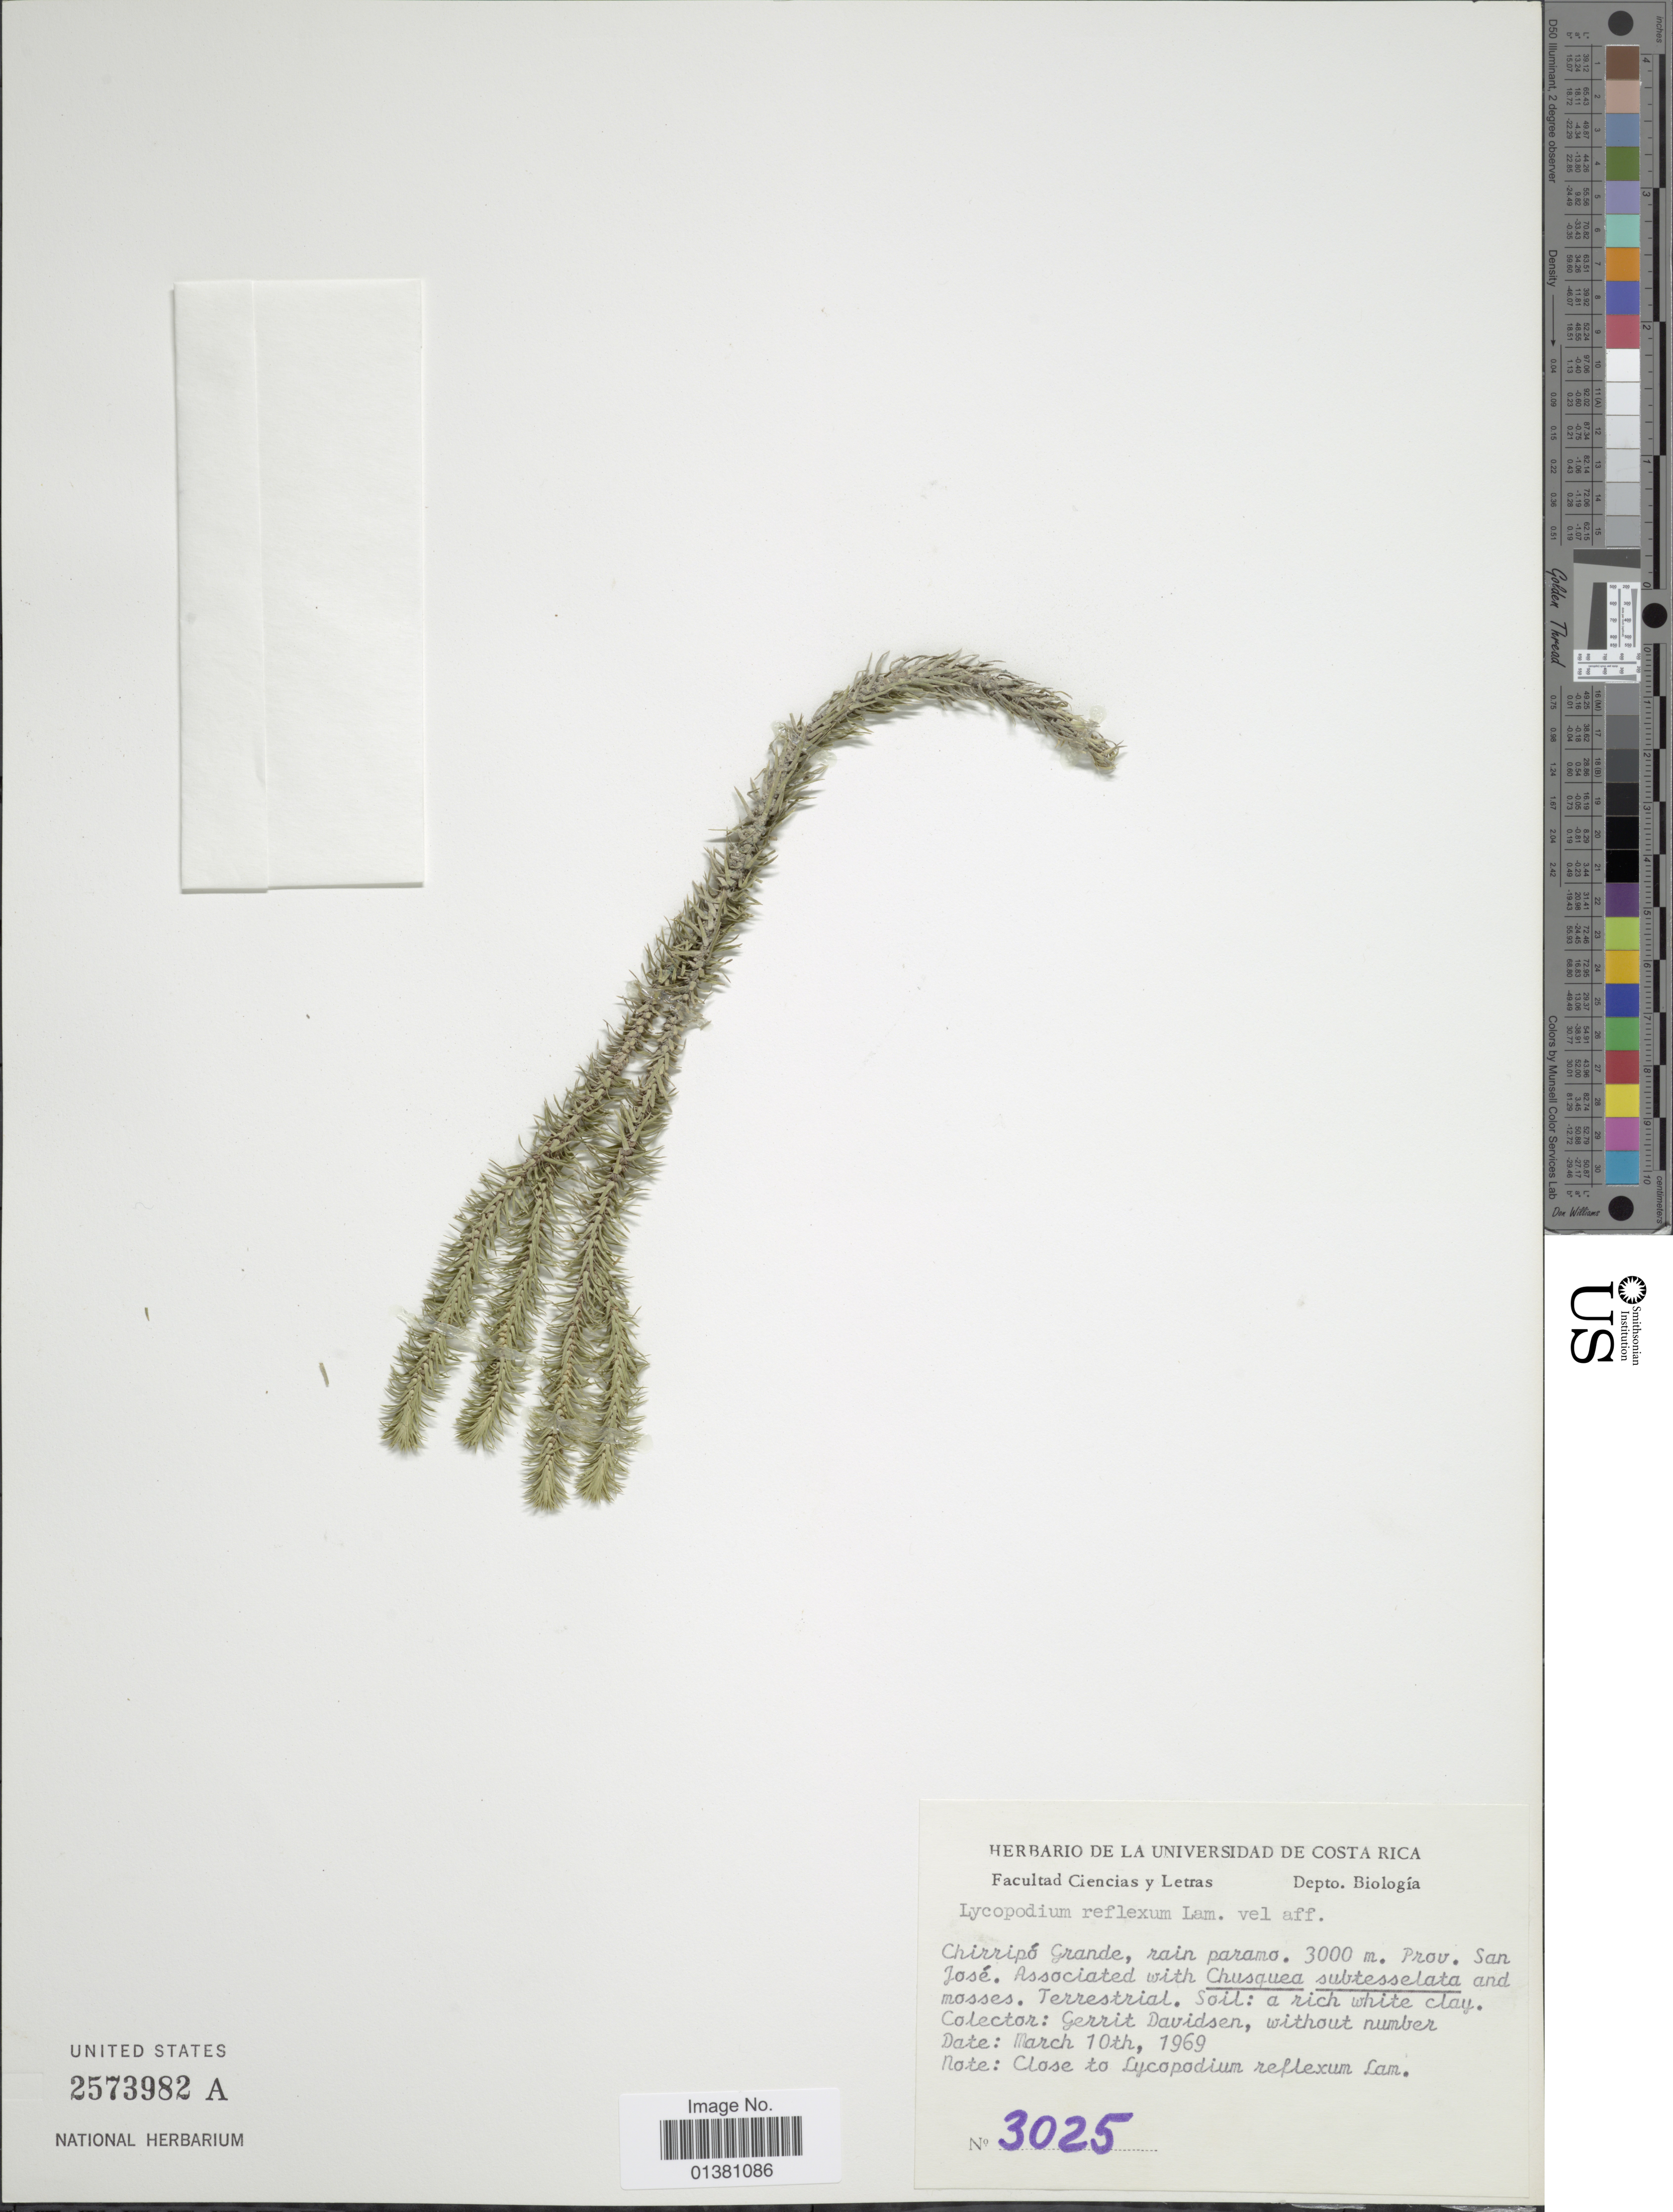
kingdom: Plantae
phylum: Tracheophyta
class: Lycopodiopsida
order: Lycopodiales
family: Lycopodiaceae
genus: Phlegmariurus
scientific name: Phlegmariurus reflexus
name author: (Lam.) B. Øllg.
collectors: G. Davidse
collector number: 3025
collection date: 1969-03-10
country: Costa Rica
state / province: San José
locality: Chirripó Grande, rain paramo. Prov. San José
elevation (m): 3000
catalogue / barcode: US 2573982A